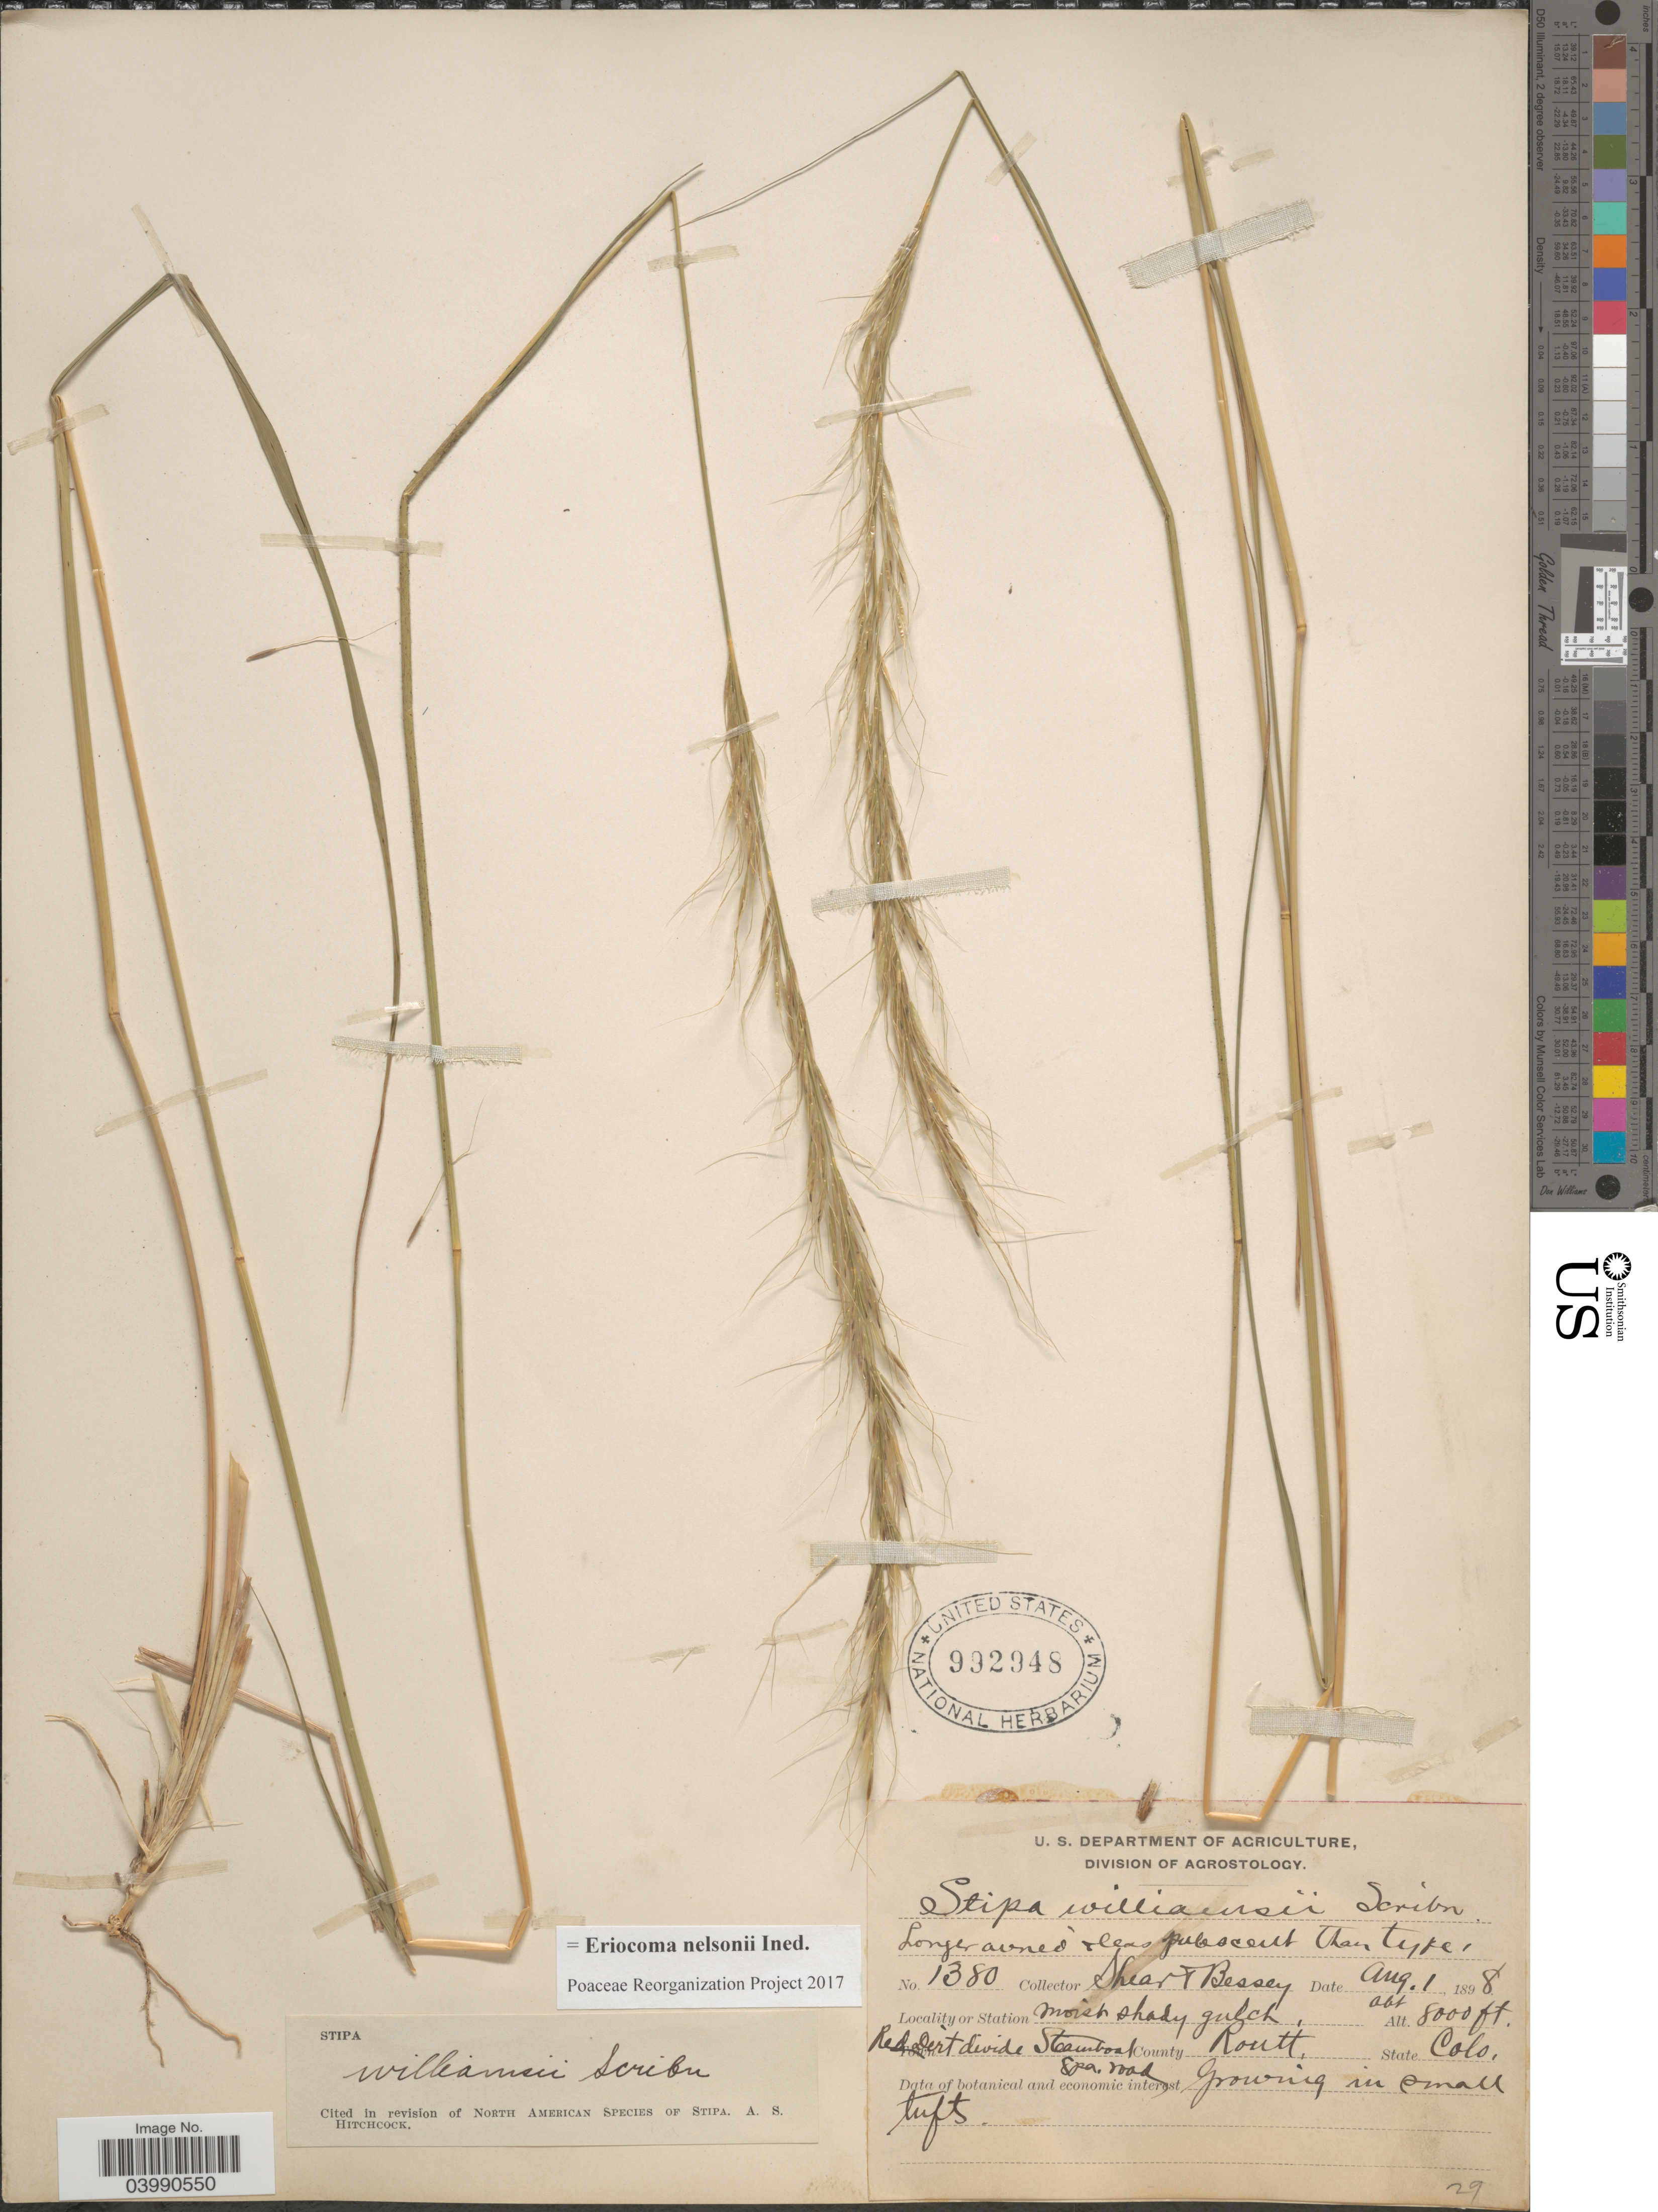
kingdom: Plantae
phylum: Tracheophyta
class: Liliopsida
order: Poales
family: Poaceae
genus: Eriocoma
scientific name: Eriocoma nelsonii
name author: (Scribn.) Romasch.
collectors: -- Shear & -. Bessey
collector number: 1380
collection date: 1898-08-01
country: United States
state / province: Colorado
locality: Red Dirt divide Steamboat Spa. road. County Routt.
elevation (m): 2438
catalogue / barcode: US 992948